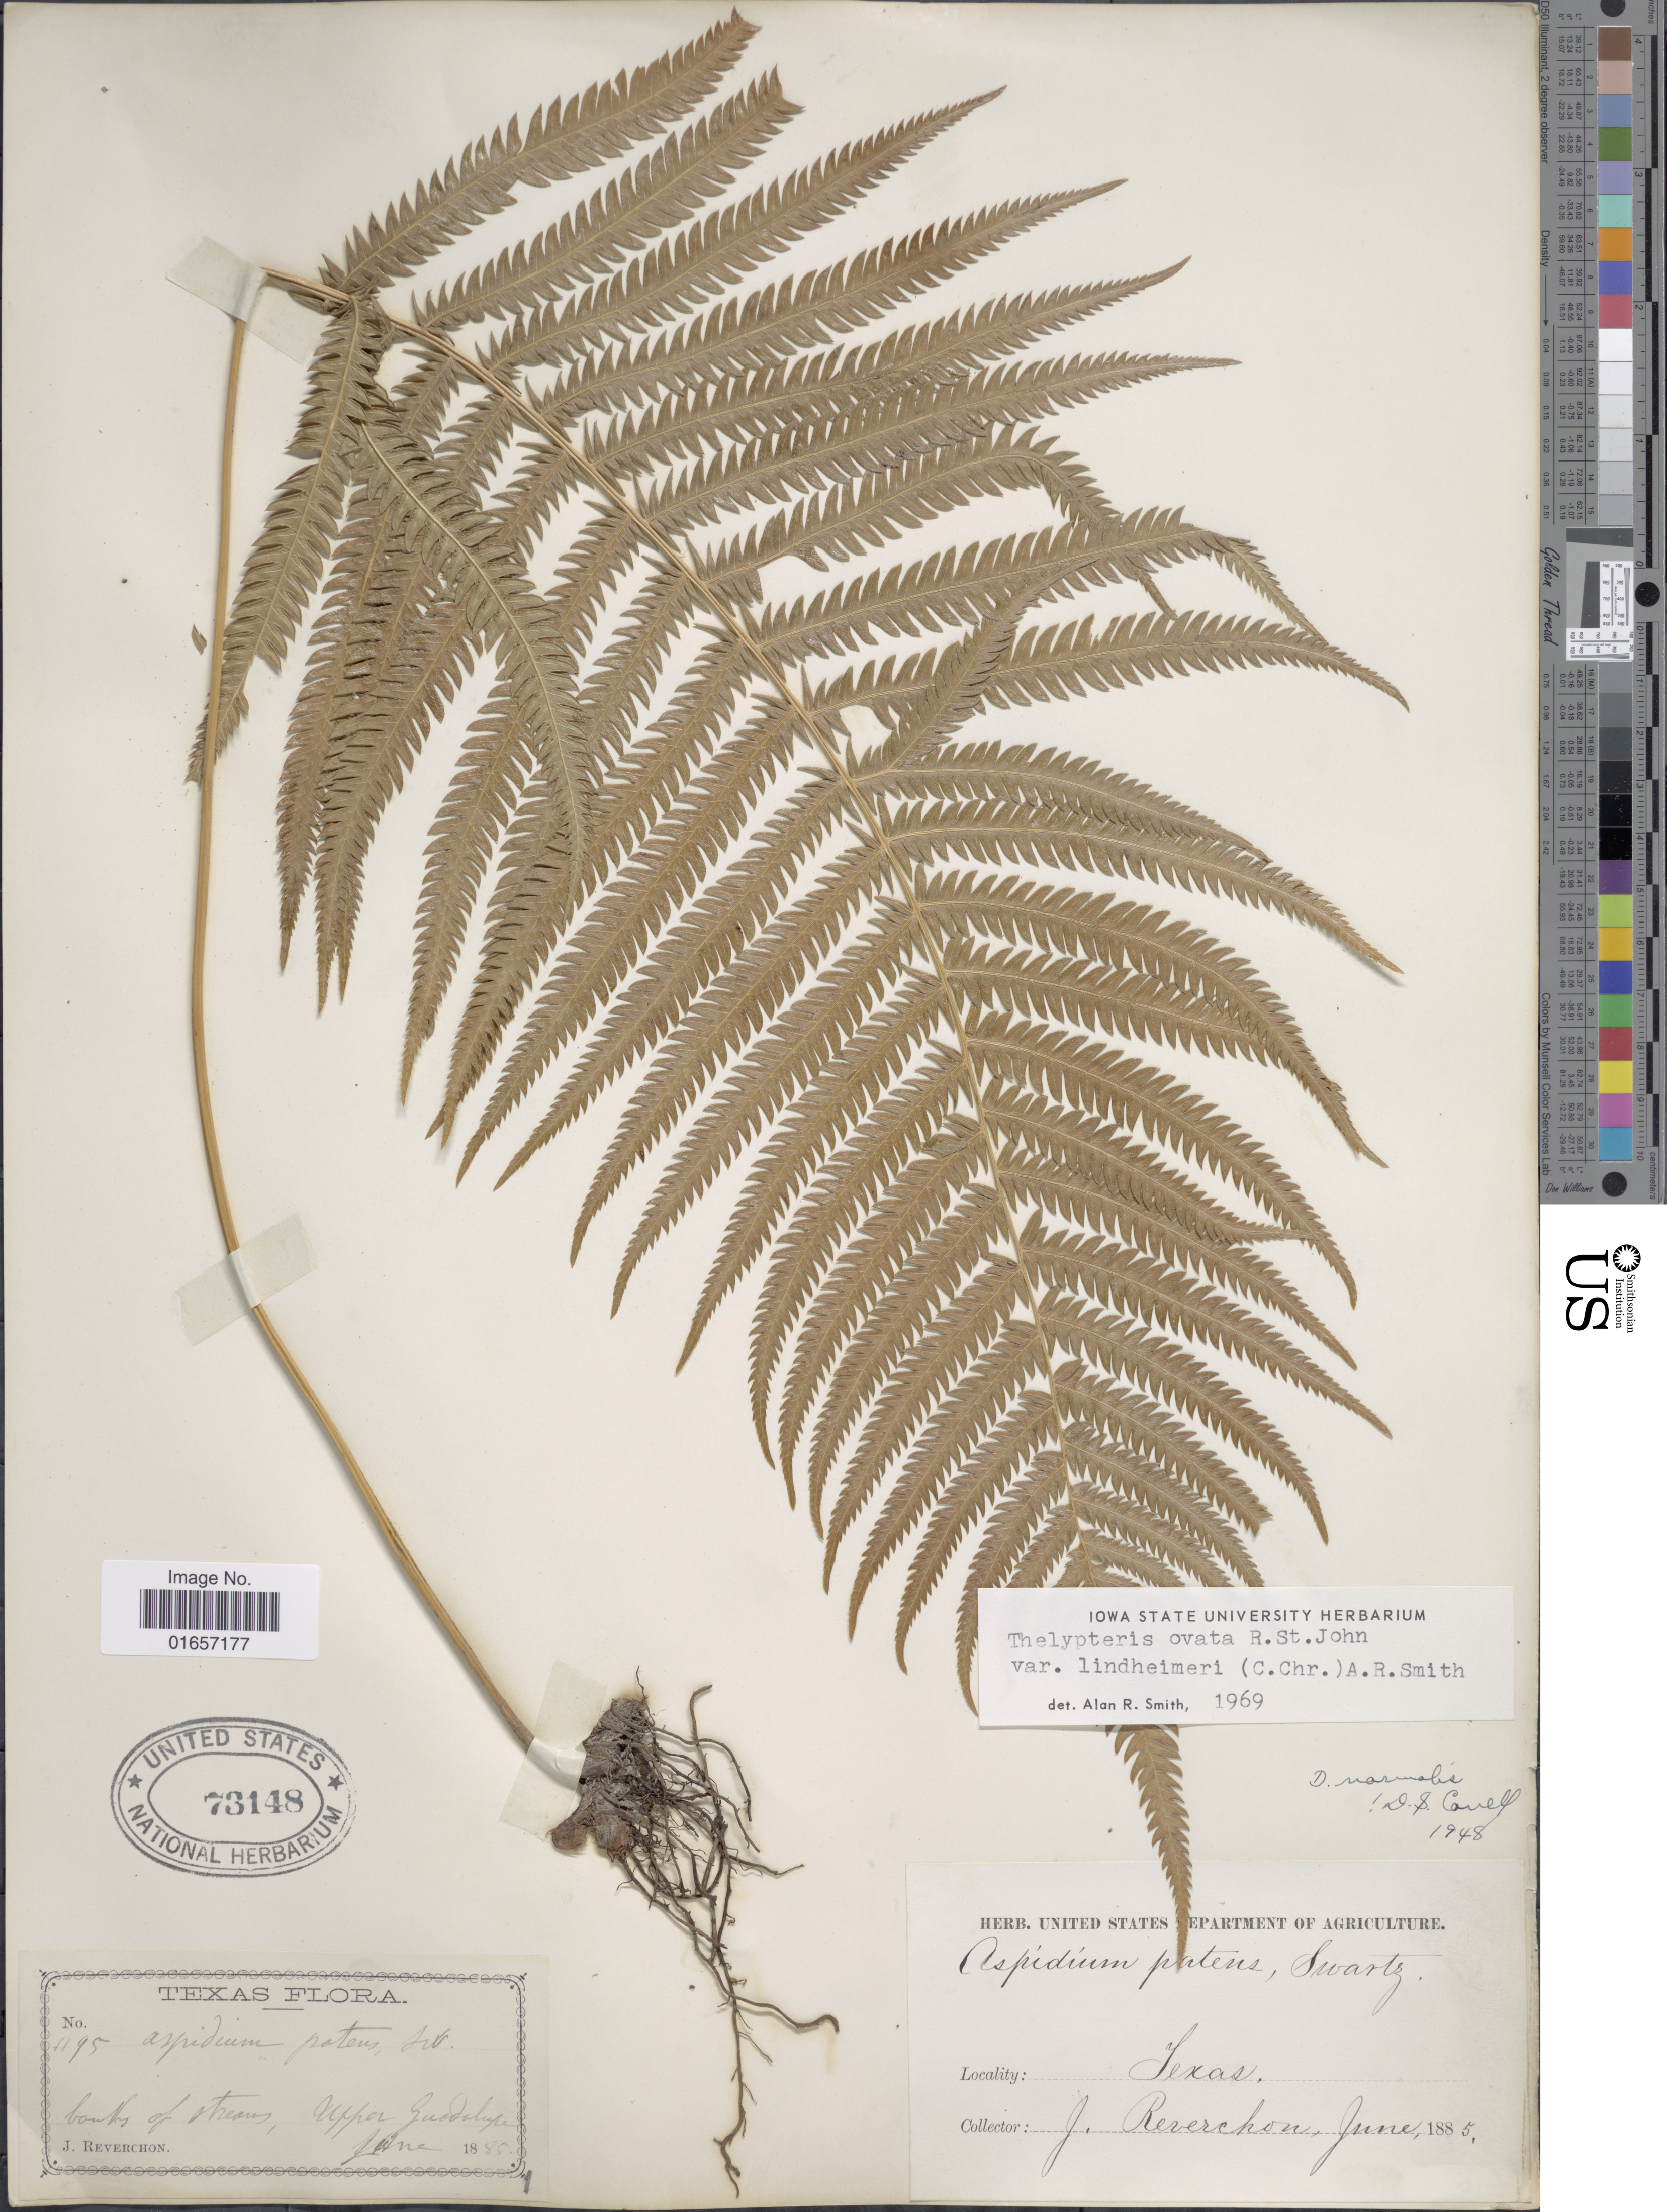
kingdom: Plantae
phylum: Tracheophyta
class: Polypodiopsida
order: Polypodiales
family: Thelypteridaceae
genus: Christella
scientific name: Christella ovata var. lindheimari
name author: (C. Chr.) A.R. Sm.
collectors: J. Reverchon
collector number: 1195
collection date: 1885-06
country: United States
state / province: Texas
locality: Banks of stream, upper Guadelupe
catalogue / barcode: US 73148